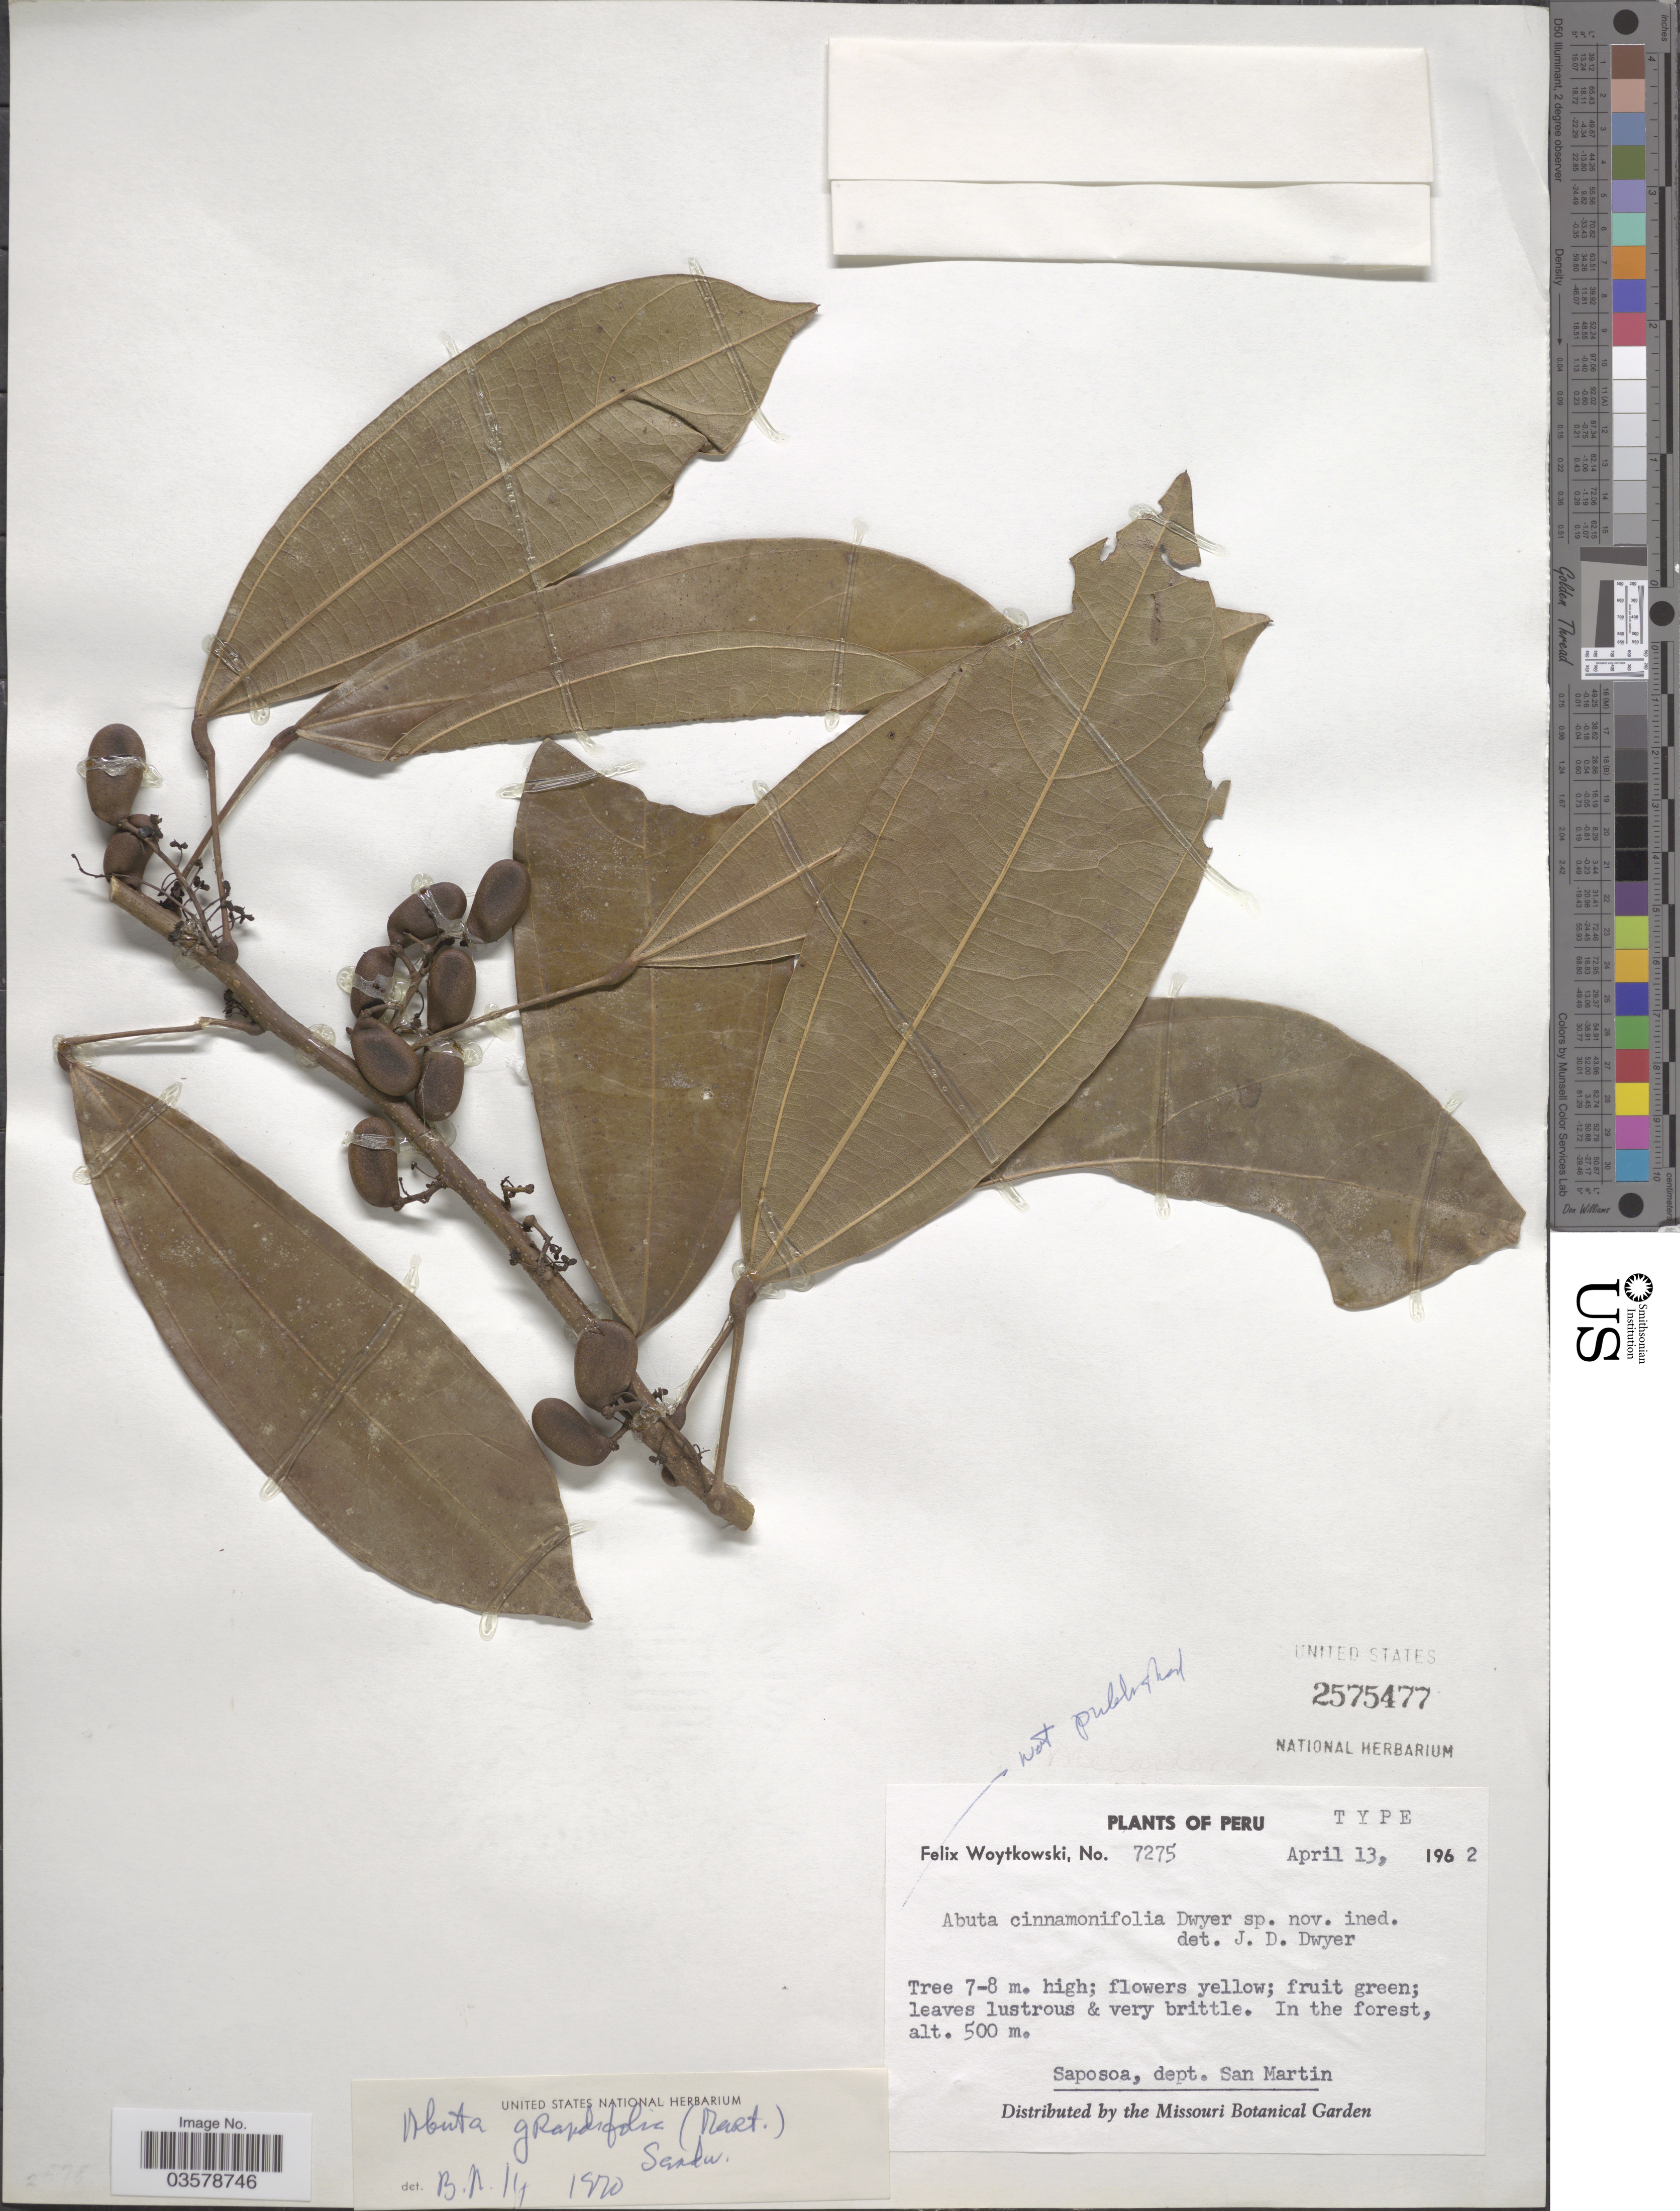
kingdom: Plantae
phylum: Tracheophyta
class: Magnoliopsida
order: Ranunculales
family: Menispermaceae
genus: Abuta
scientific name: Abuta grandifolia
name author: (Mart.) Sandwith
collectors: F. Woytkowski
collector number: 7275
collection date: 1962-04-13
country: Peru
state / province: San Martín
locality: Saposoa, dept. San Martin.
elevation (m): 500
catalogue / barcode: US 2575477